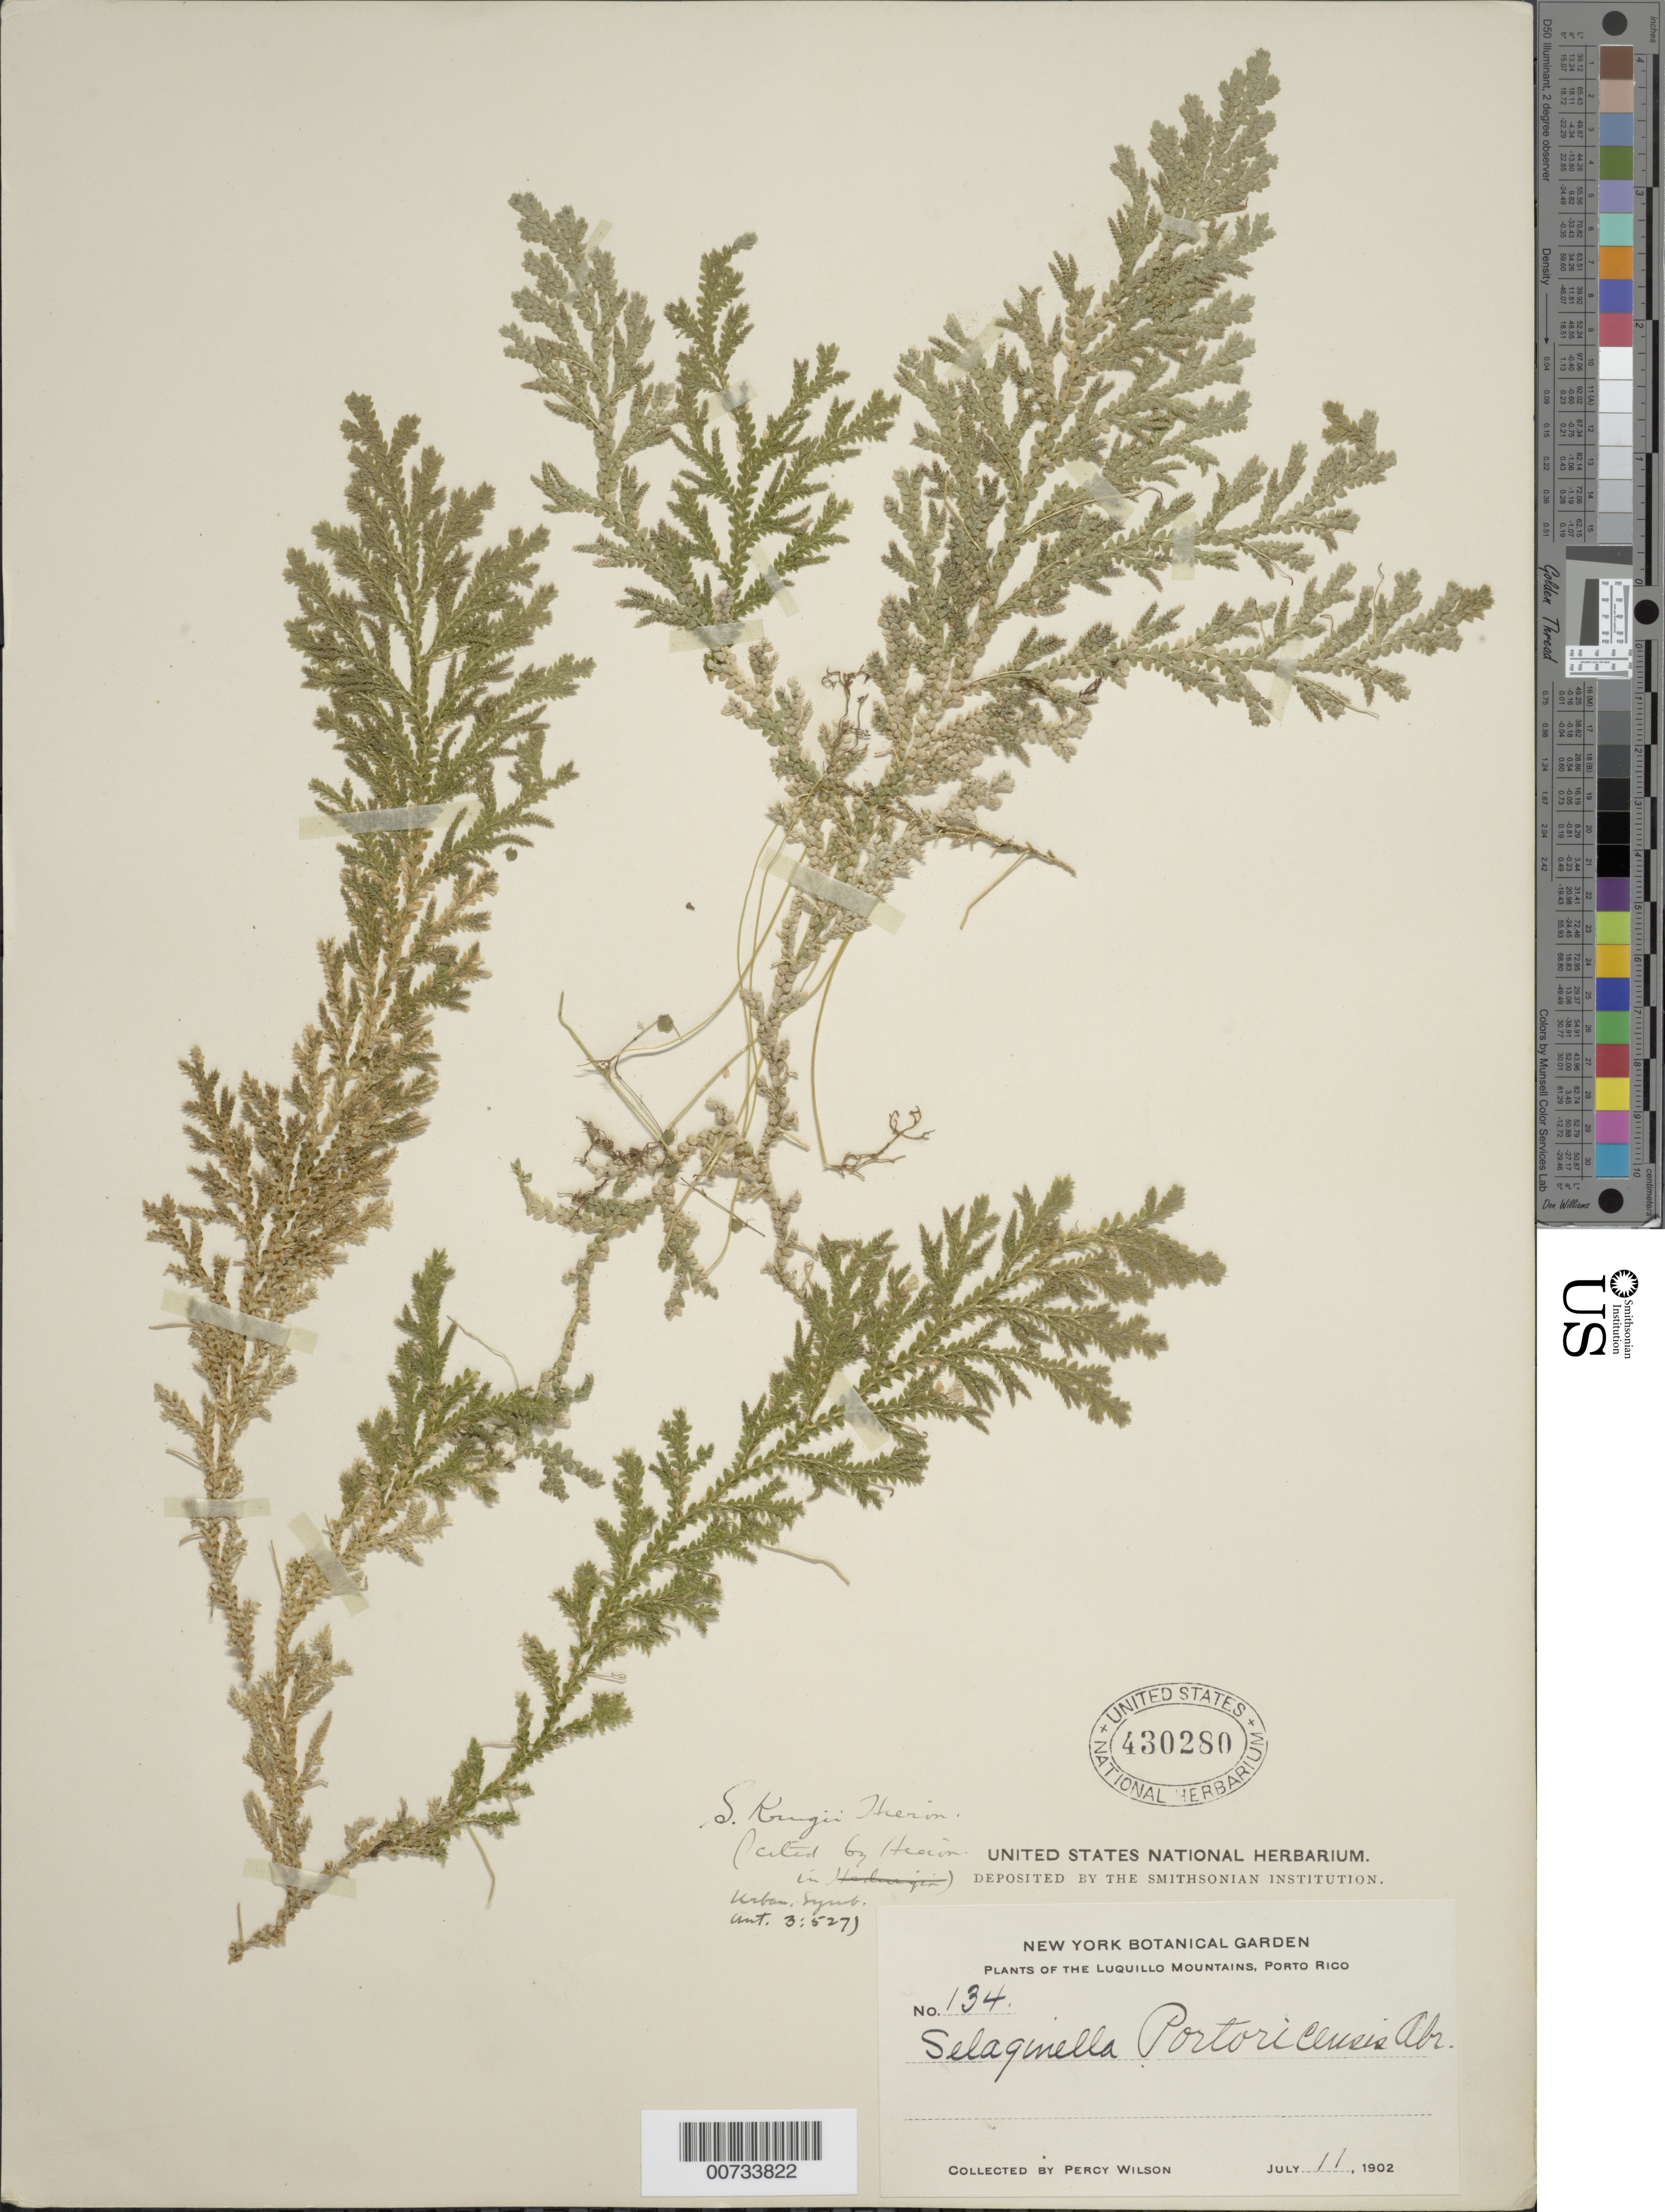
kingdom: Plantae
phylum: Tracheophyta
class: Lycopodiopsida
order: Selaginellales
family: Selaginellaceae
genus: Selaginella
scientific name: Selaginella krugii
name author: Hieron.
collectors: P. Wilson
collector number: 134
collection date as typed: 11 Jul 1902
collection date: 1902-07-11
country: Puerto Rico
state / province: Luquillo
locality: Luquillo Mts.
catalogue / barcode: US 430280